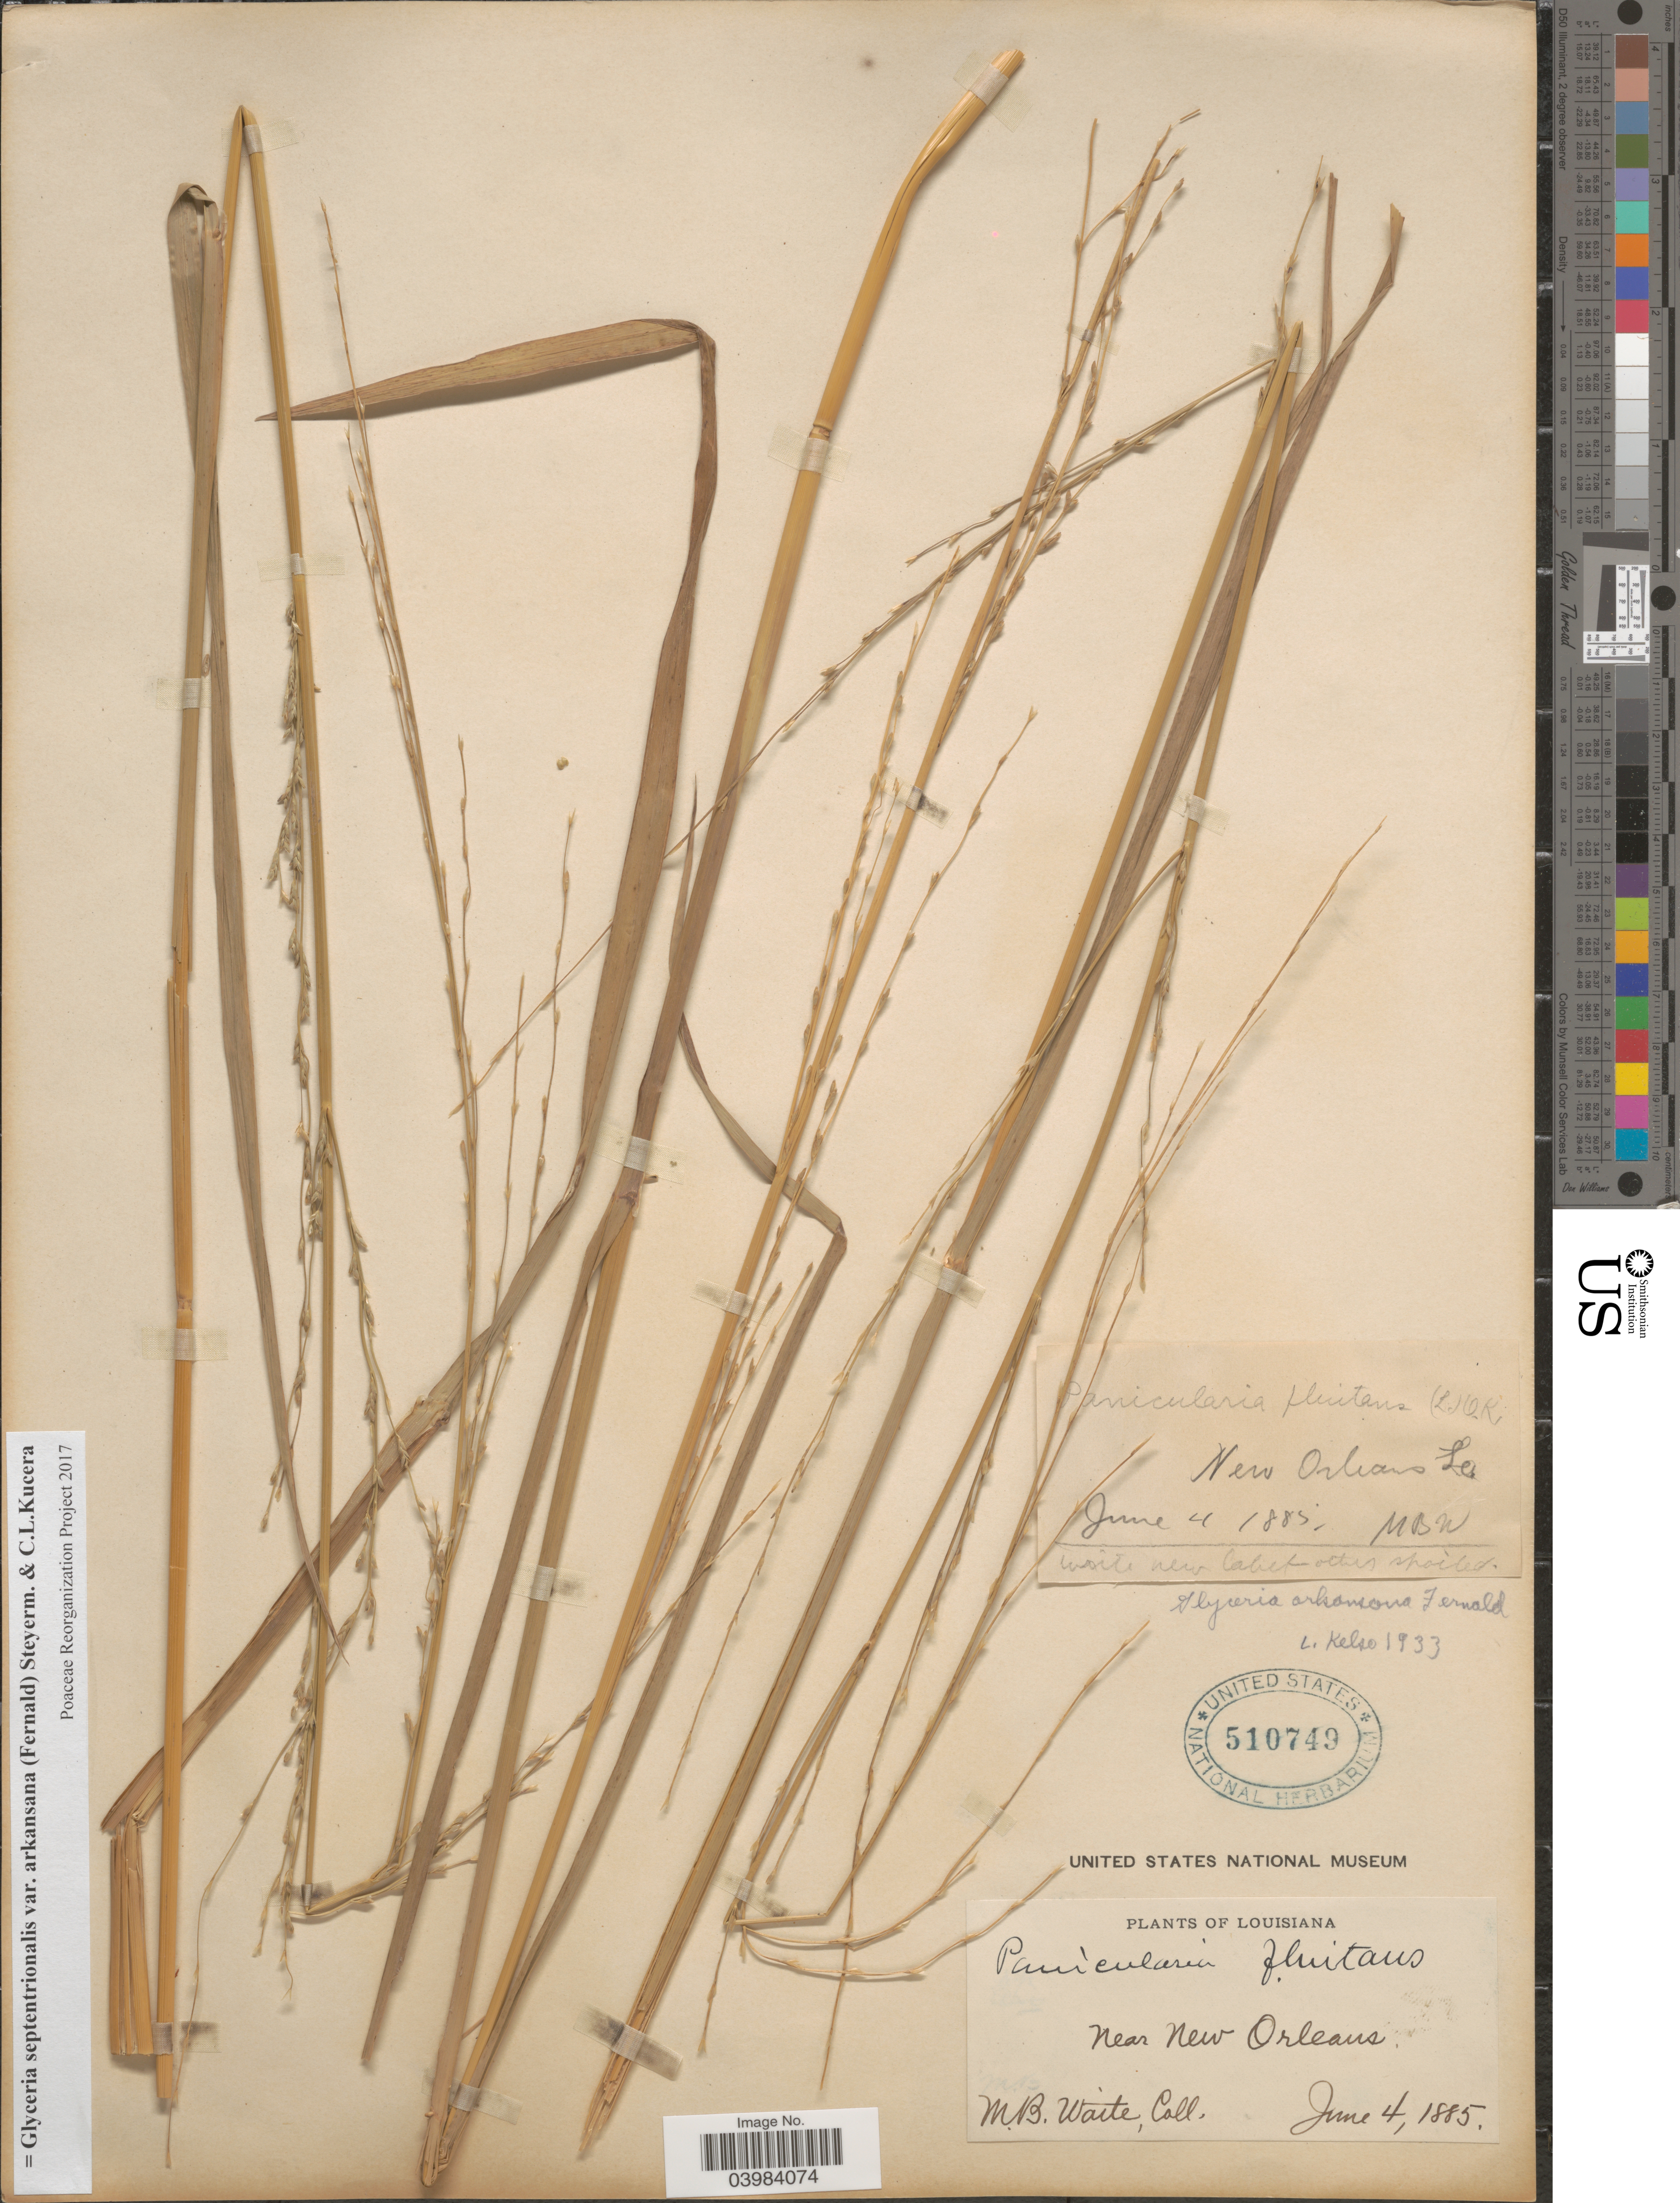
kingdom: Plantae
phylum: Tracheophyta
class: Liliopsida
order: Poales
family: Poaceae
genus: Glyceria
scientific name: Glyceria septentrionalis var. arkansana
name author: (Fernald) Steyerm. & Kucera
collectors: M. B. Waite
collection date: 1885-06-04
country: United States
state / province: Louisiana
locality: Near New Orleans.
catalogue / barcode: US 510749